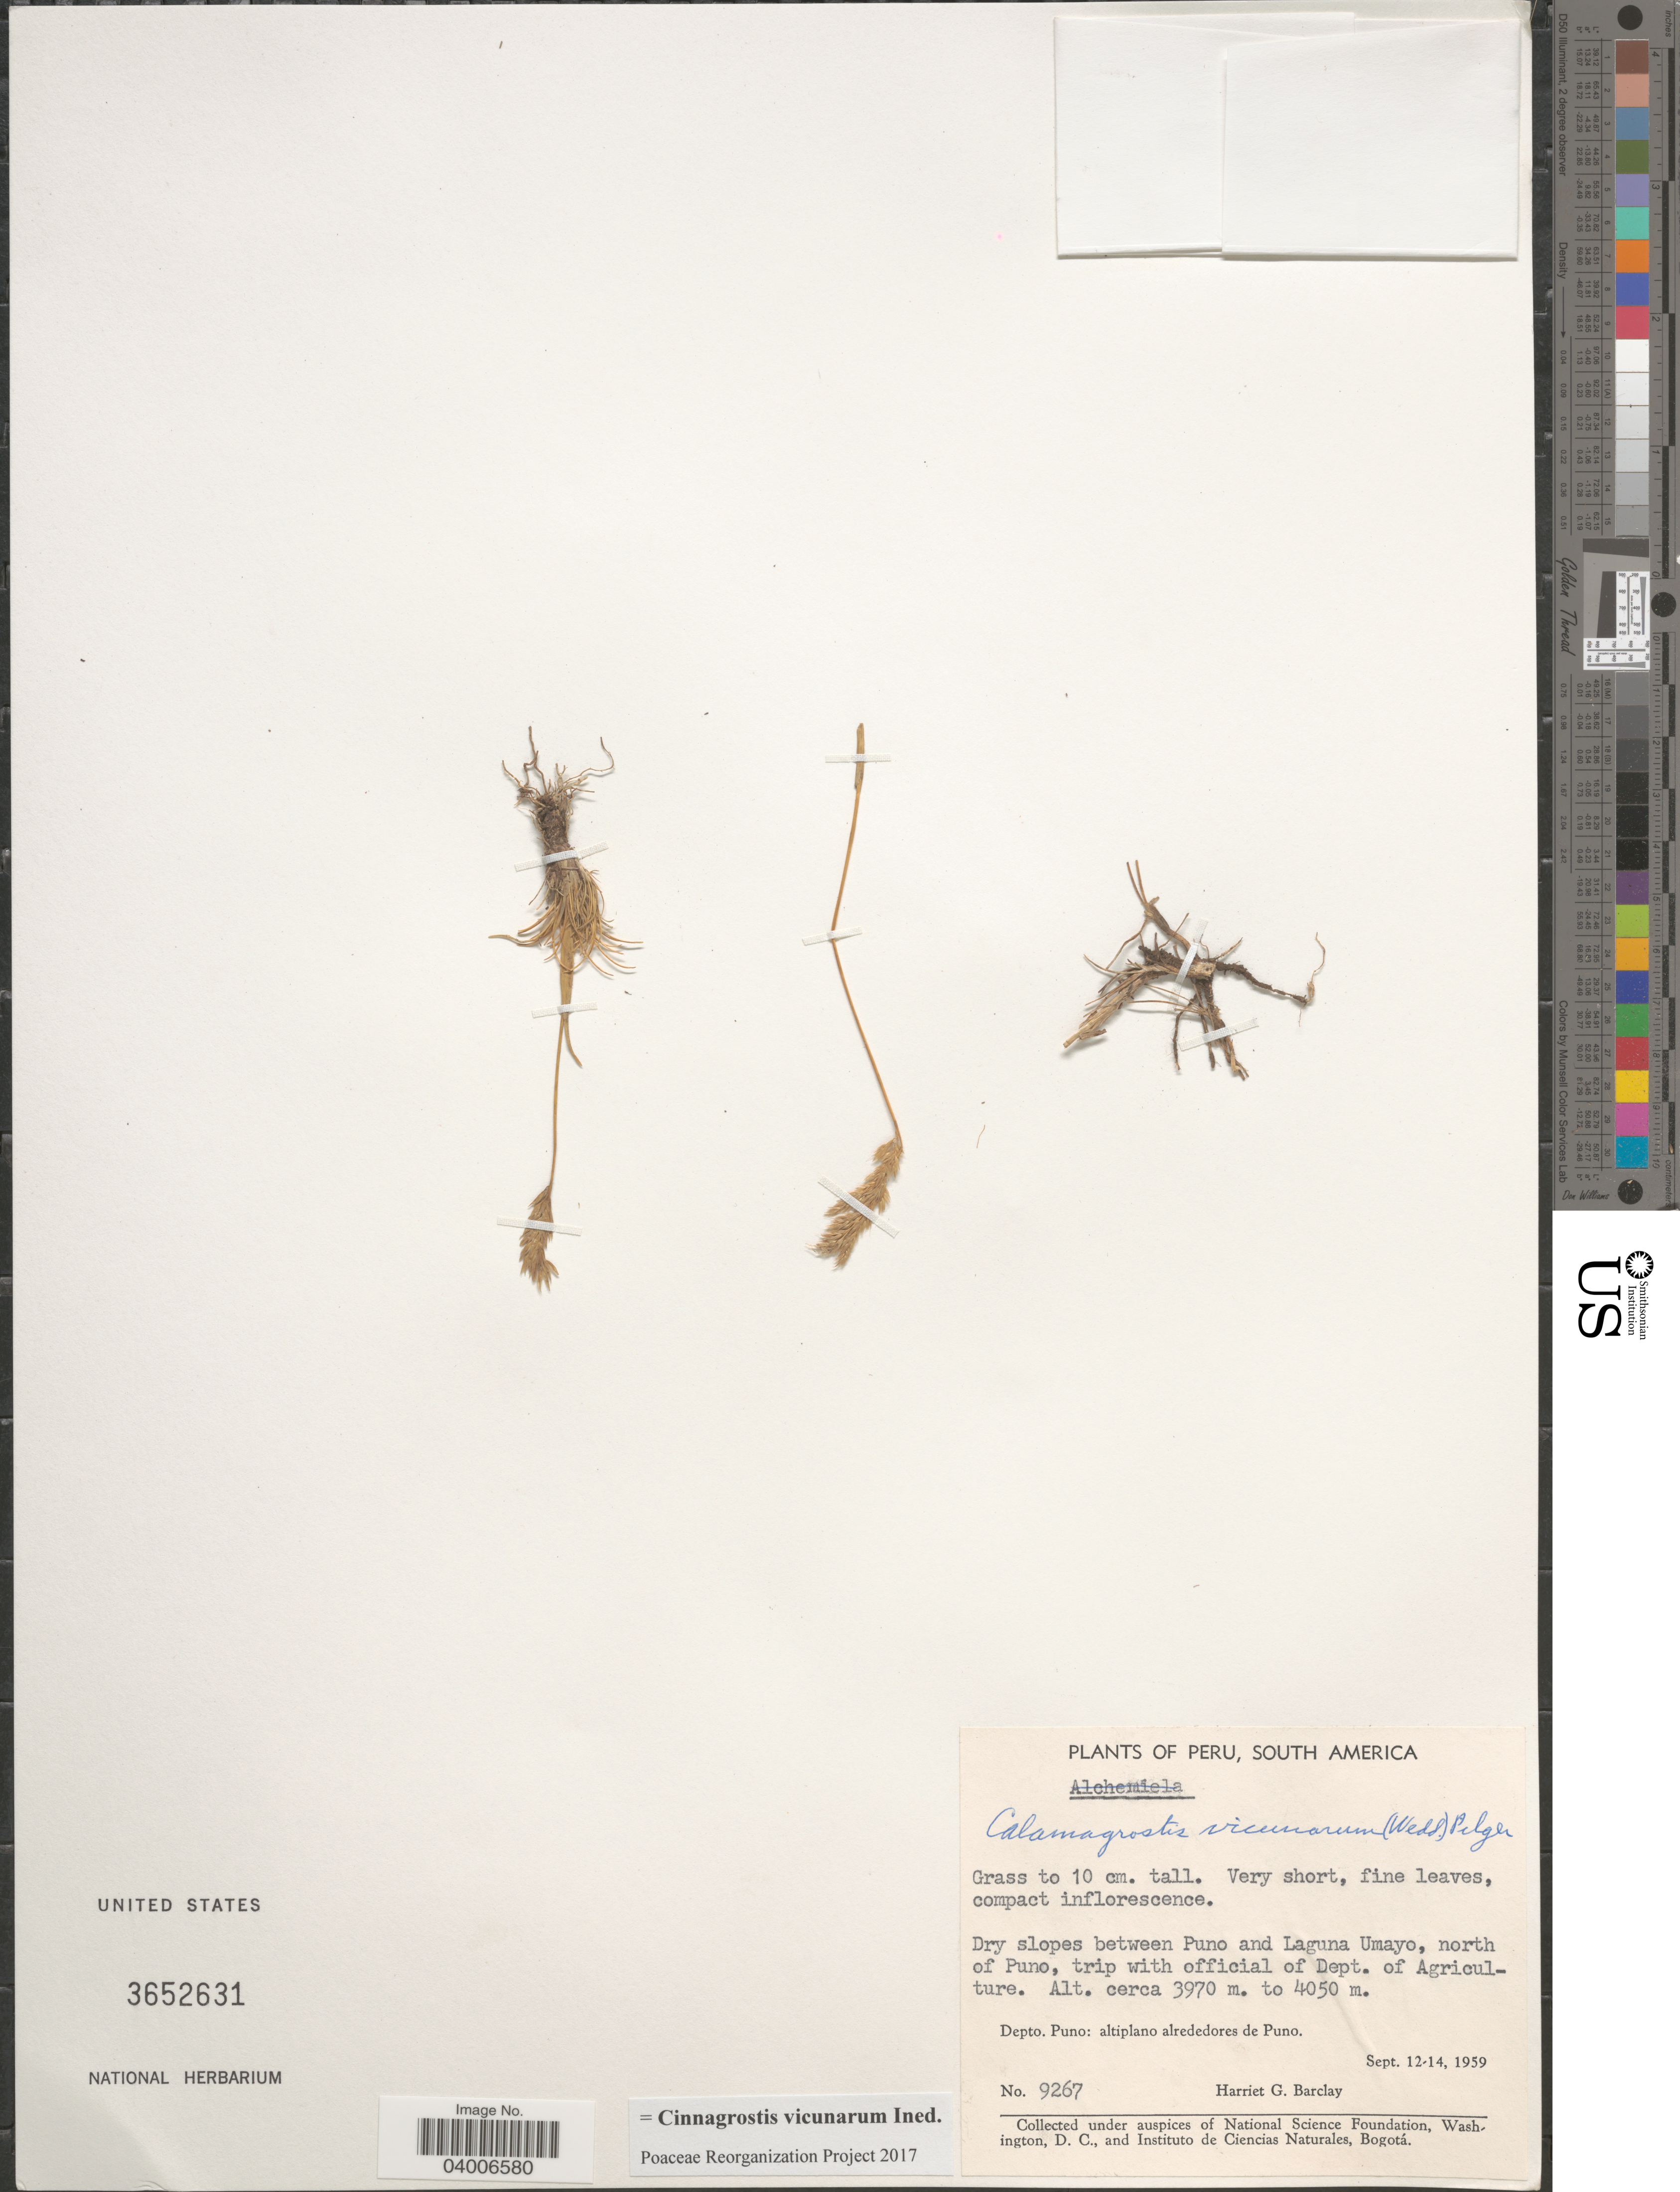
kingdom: Plantae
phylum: Tracheophyta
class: Liliopsida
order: Poales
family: Poaceae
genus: Cinnagrostis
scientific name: Cinnagrostis vicunarum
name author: (Wedd.) P.M. Peterson et al.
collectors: H. G. Barclay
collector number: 9267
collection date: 1959-09-12/1959-09-14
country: Peru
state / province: Puno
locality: Slopes between Puno and Laguna Umayo, north of Puno, trip with official of Dept. of Agriculture. Depto. Puno: altiplano alrededores de Puno.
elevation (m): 3970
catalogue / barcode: US 3652631